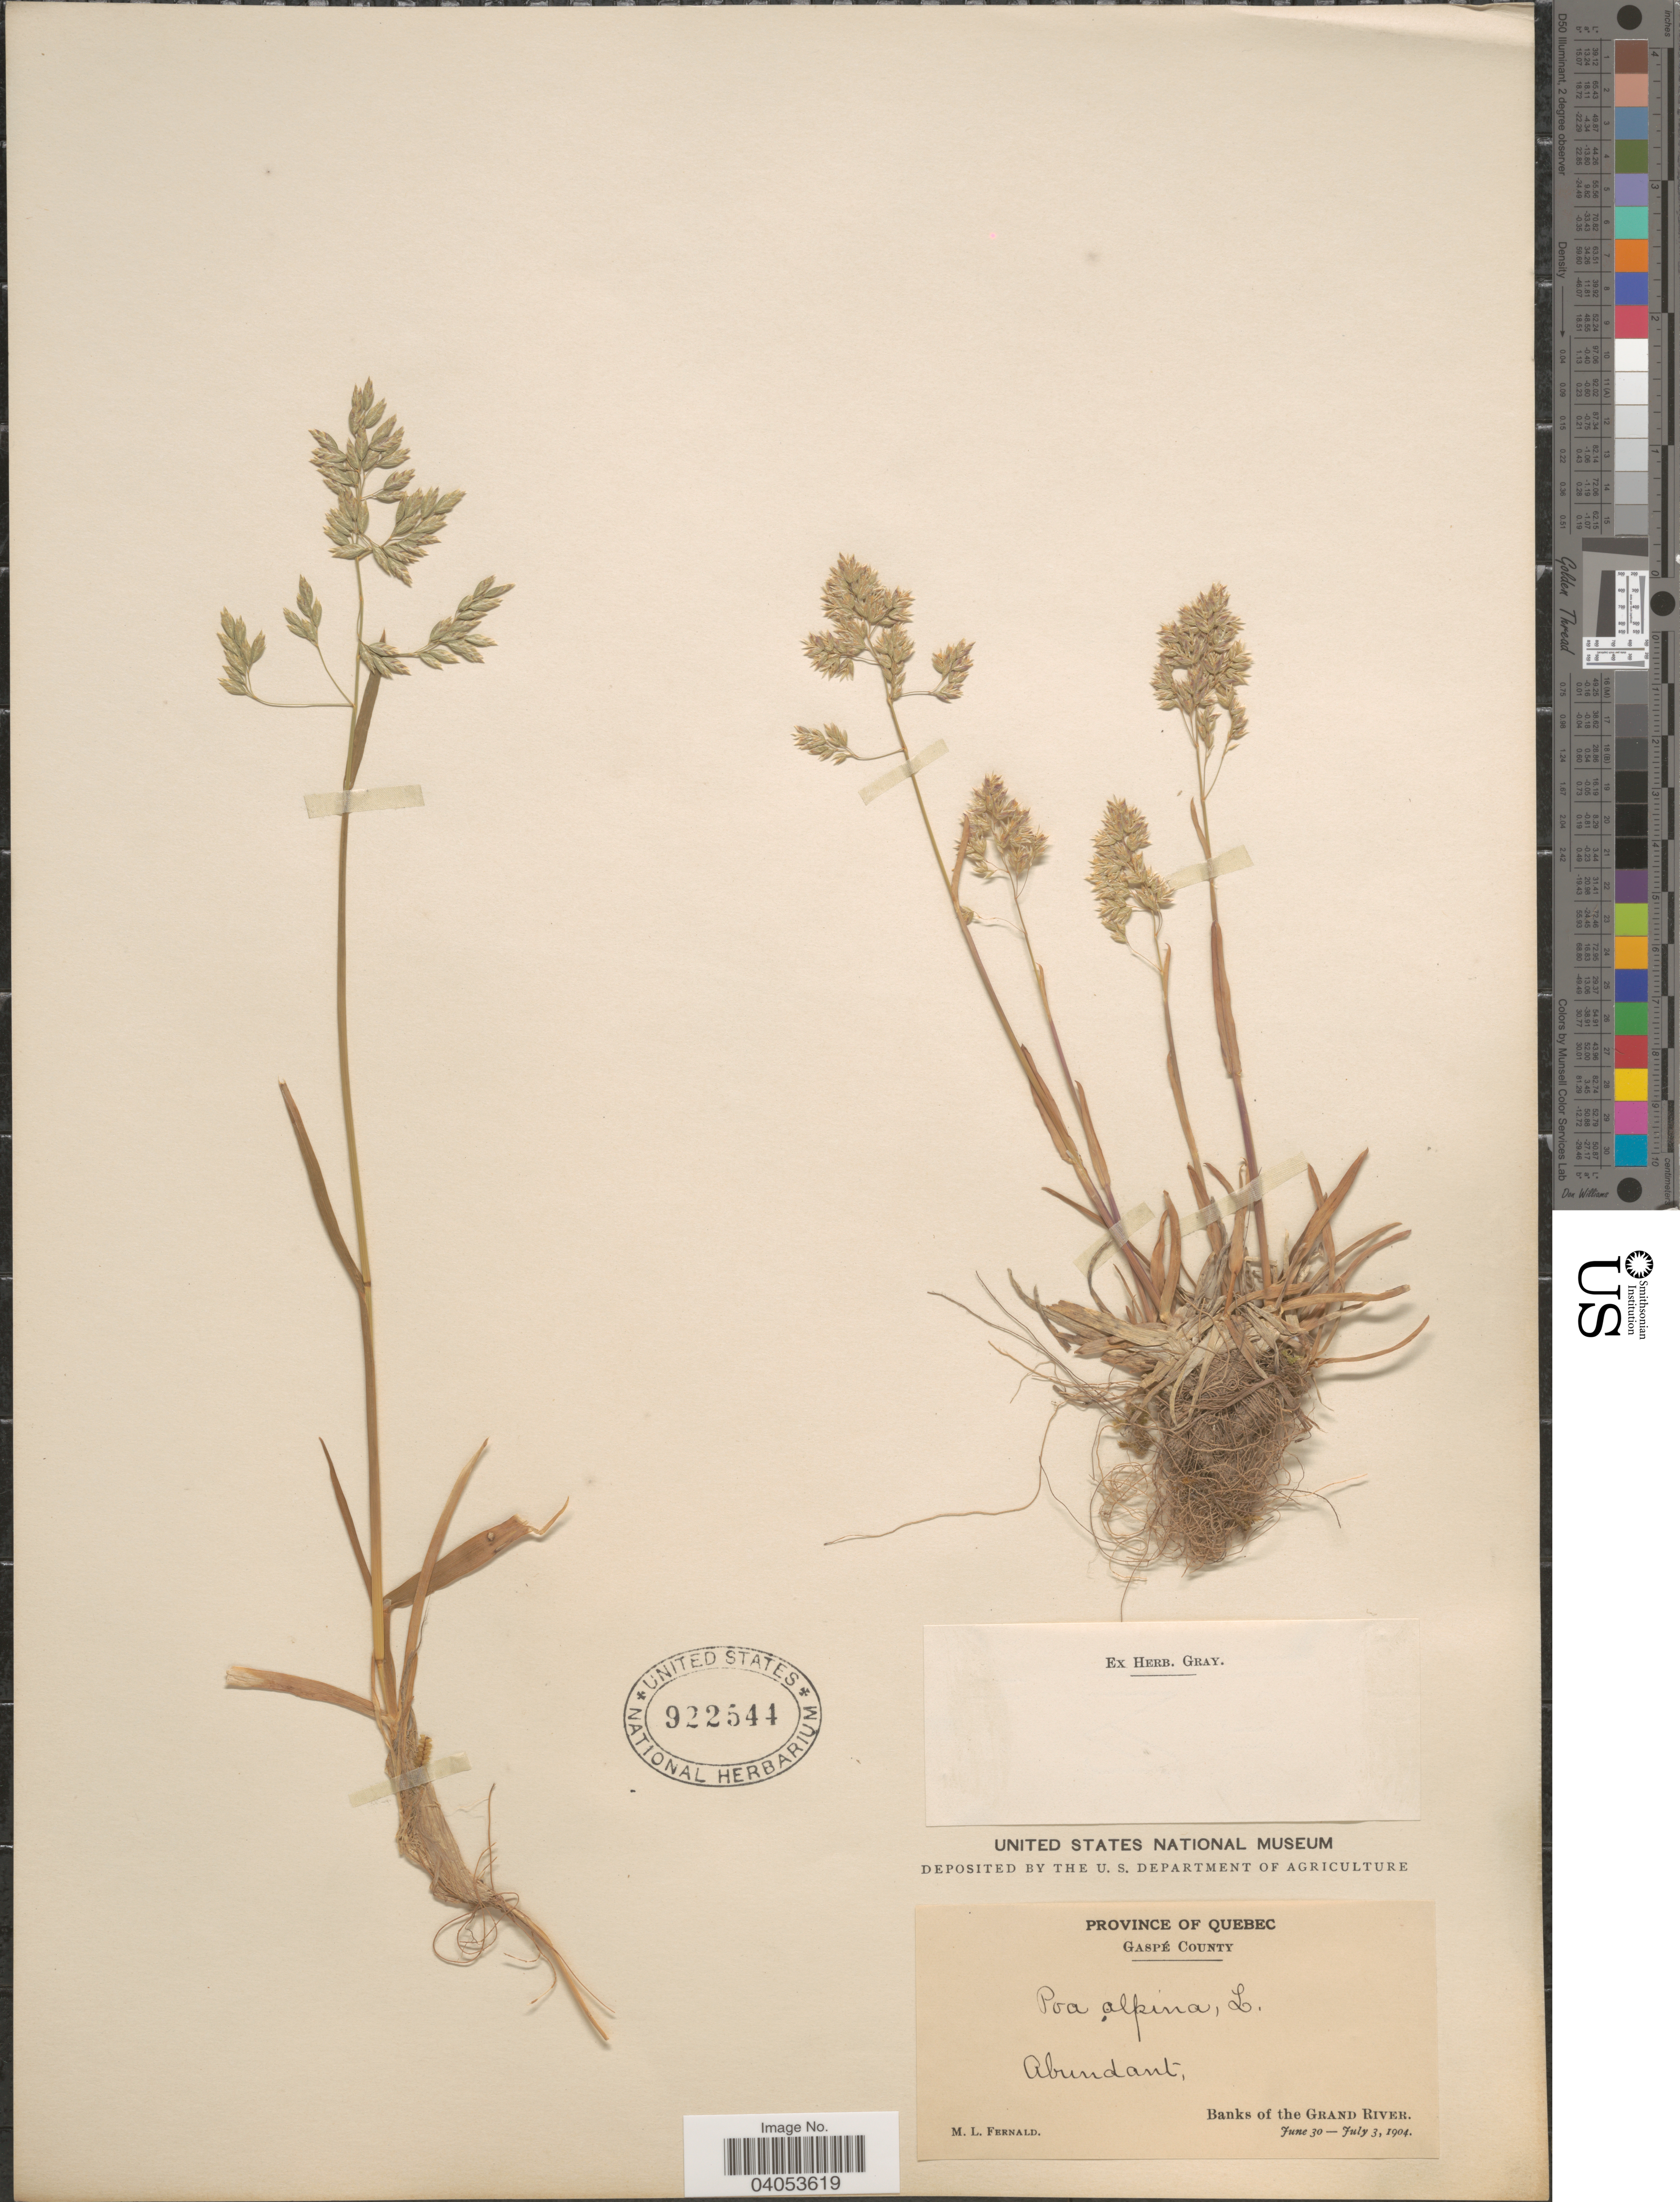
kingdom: Plantae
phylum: Tracheophyta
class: Liliopsida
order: Poales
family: Poaceae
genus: Poa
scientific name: Poa alpina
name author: L.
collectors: M. L. Fernald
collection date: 1904-06-30/1904-07-03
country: Canada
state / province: Quebec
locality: Gaspé County. Banks of the Grand River.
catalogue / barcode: US 922544